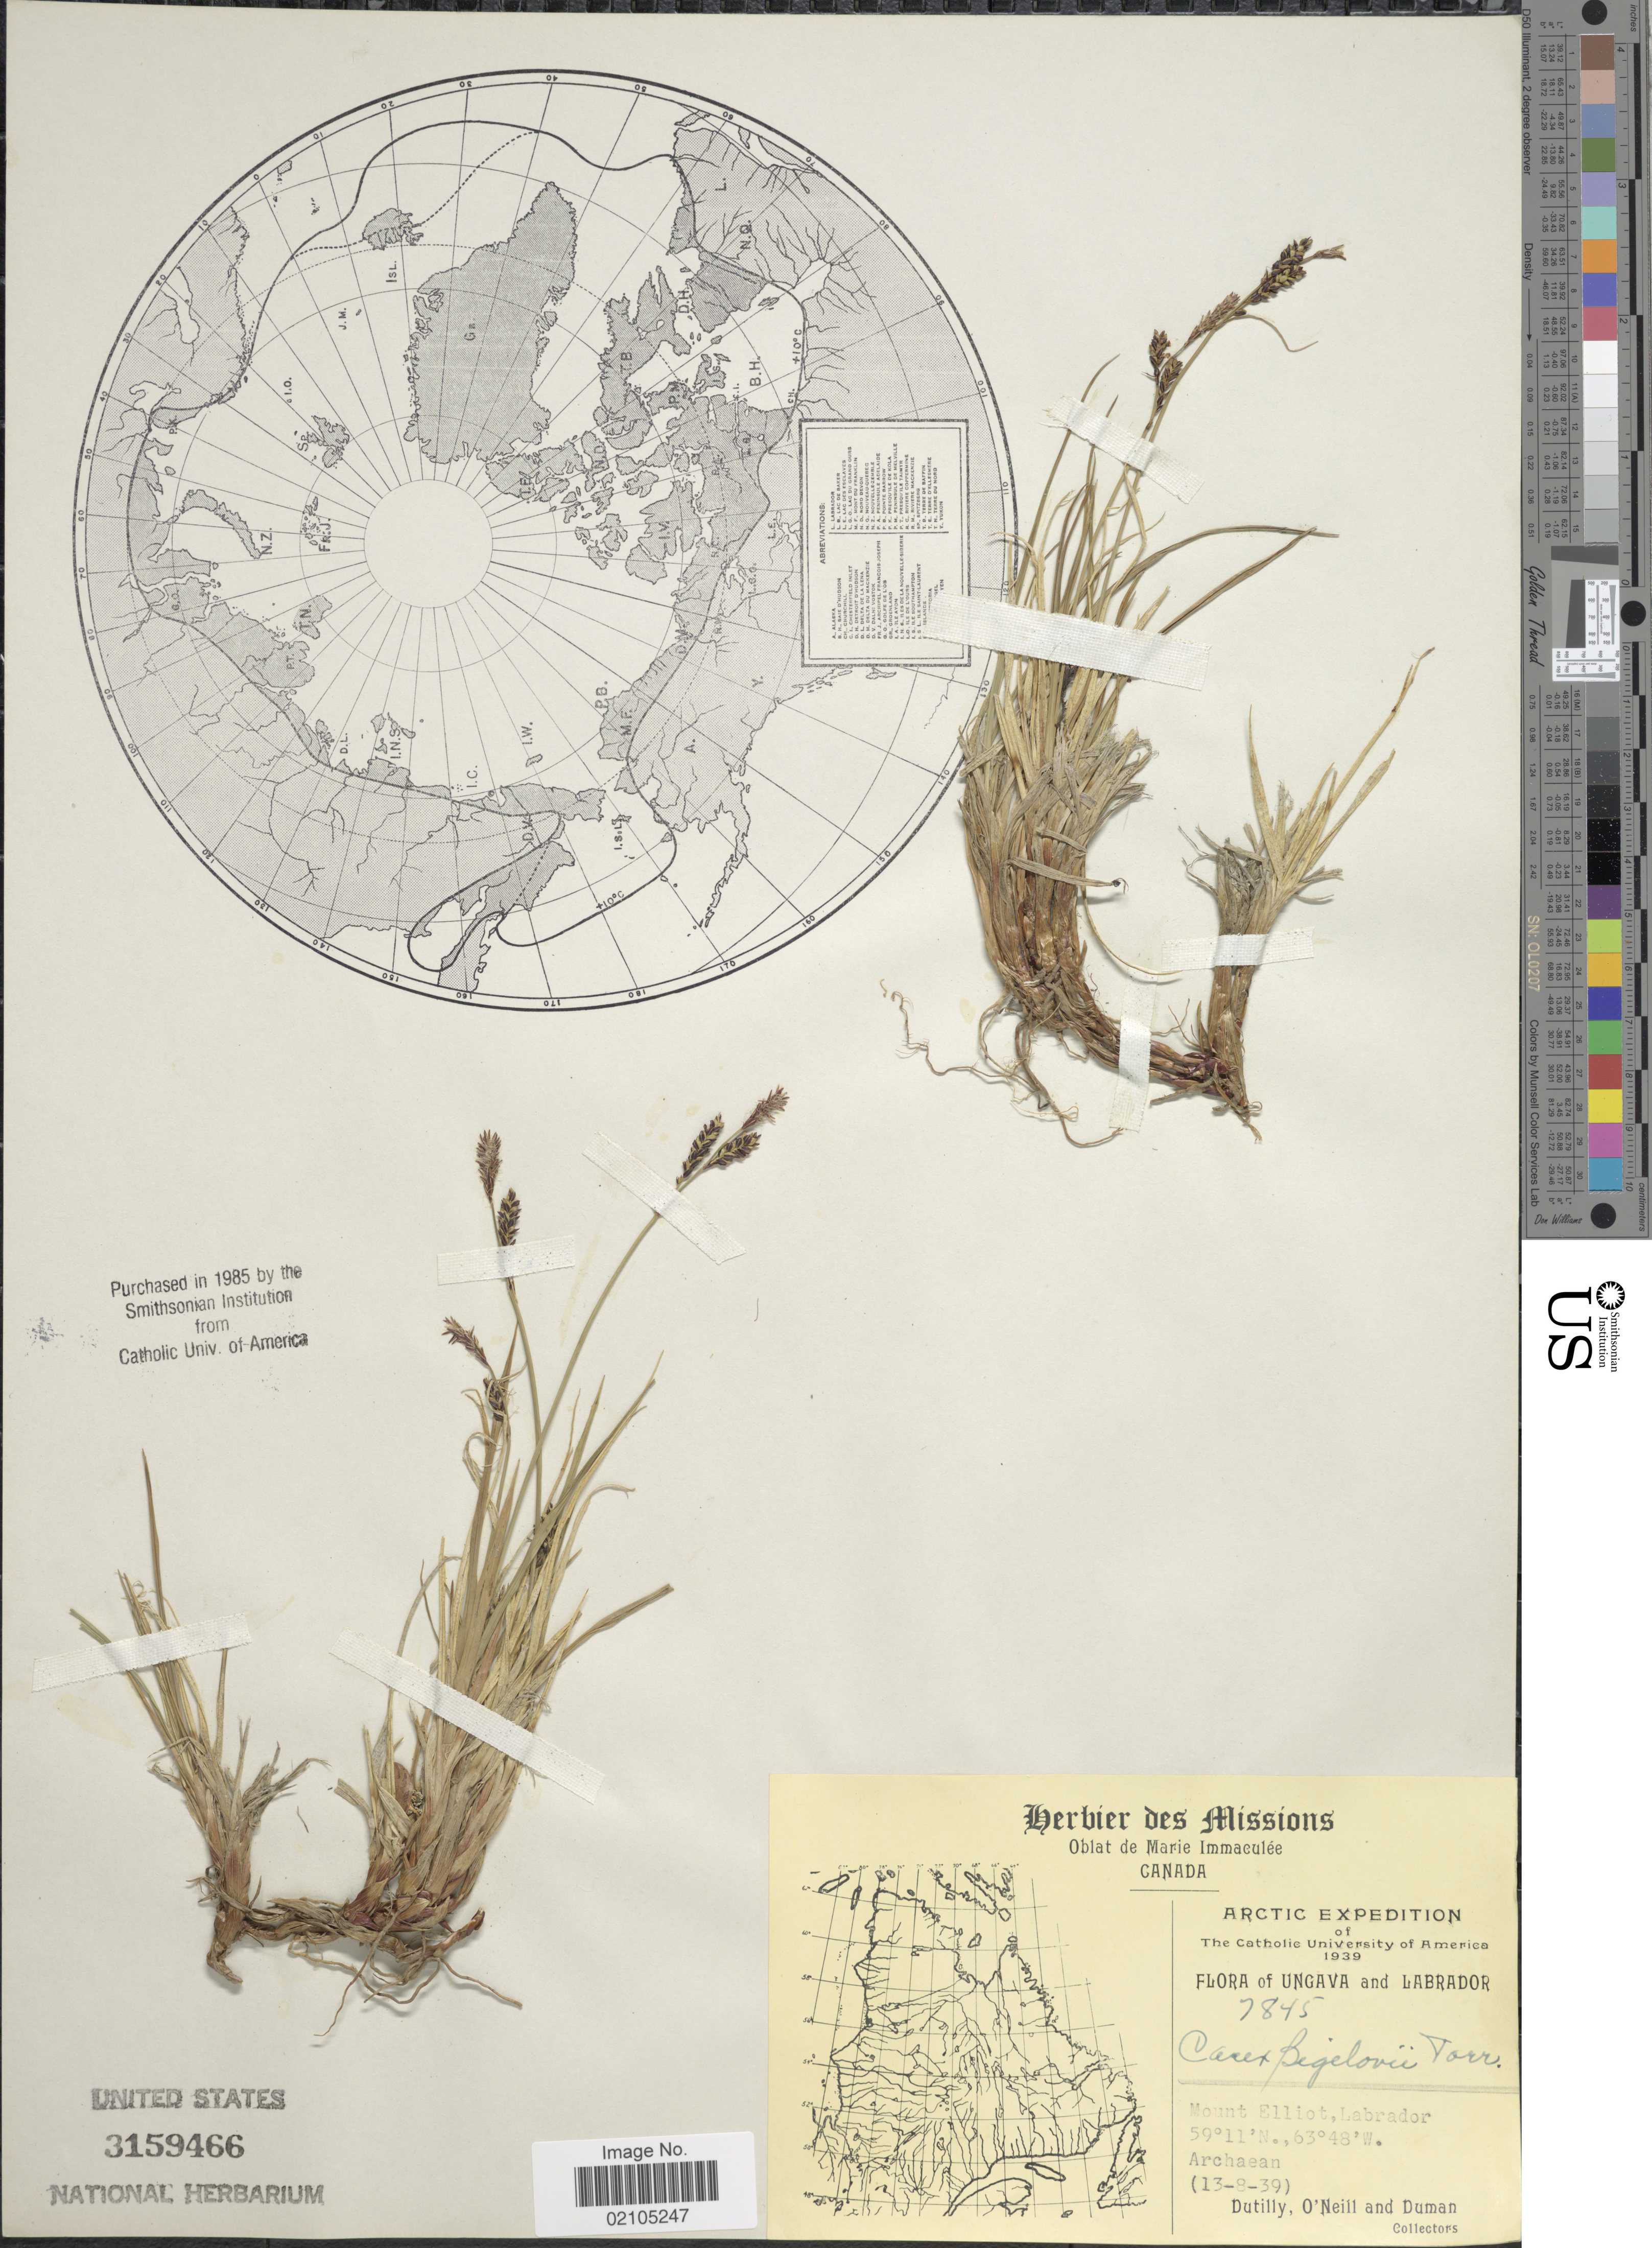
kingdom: Plantae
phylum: Tracheophyta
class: Liliopsida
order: Poales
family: Cyperaceae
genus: Carex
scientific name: Carex bigelowii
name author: Torr. ex Schwein.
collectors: -. Dutilly, -. O'Neill & -. Duman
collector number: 7845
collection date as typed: Transcribed d/m/y: 13/8/39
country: Canada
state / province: Newfoundland and Labrador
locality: Arctic, Mount Elliot, Labrador. Archaean.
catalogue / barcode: US 3159466